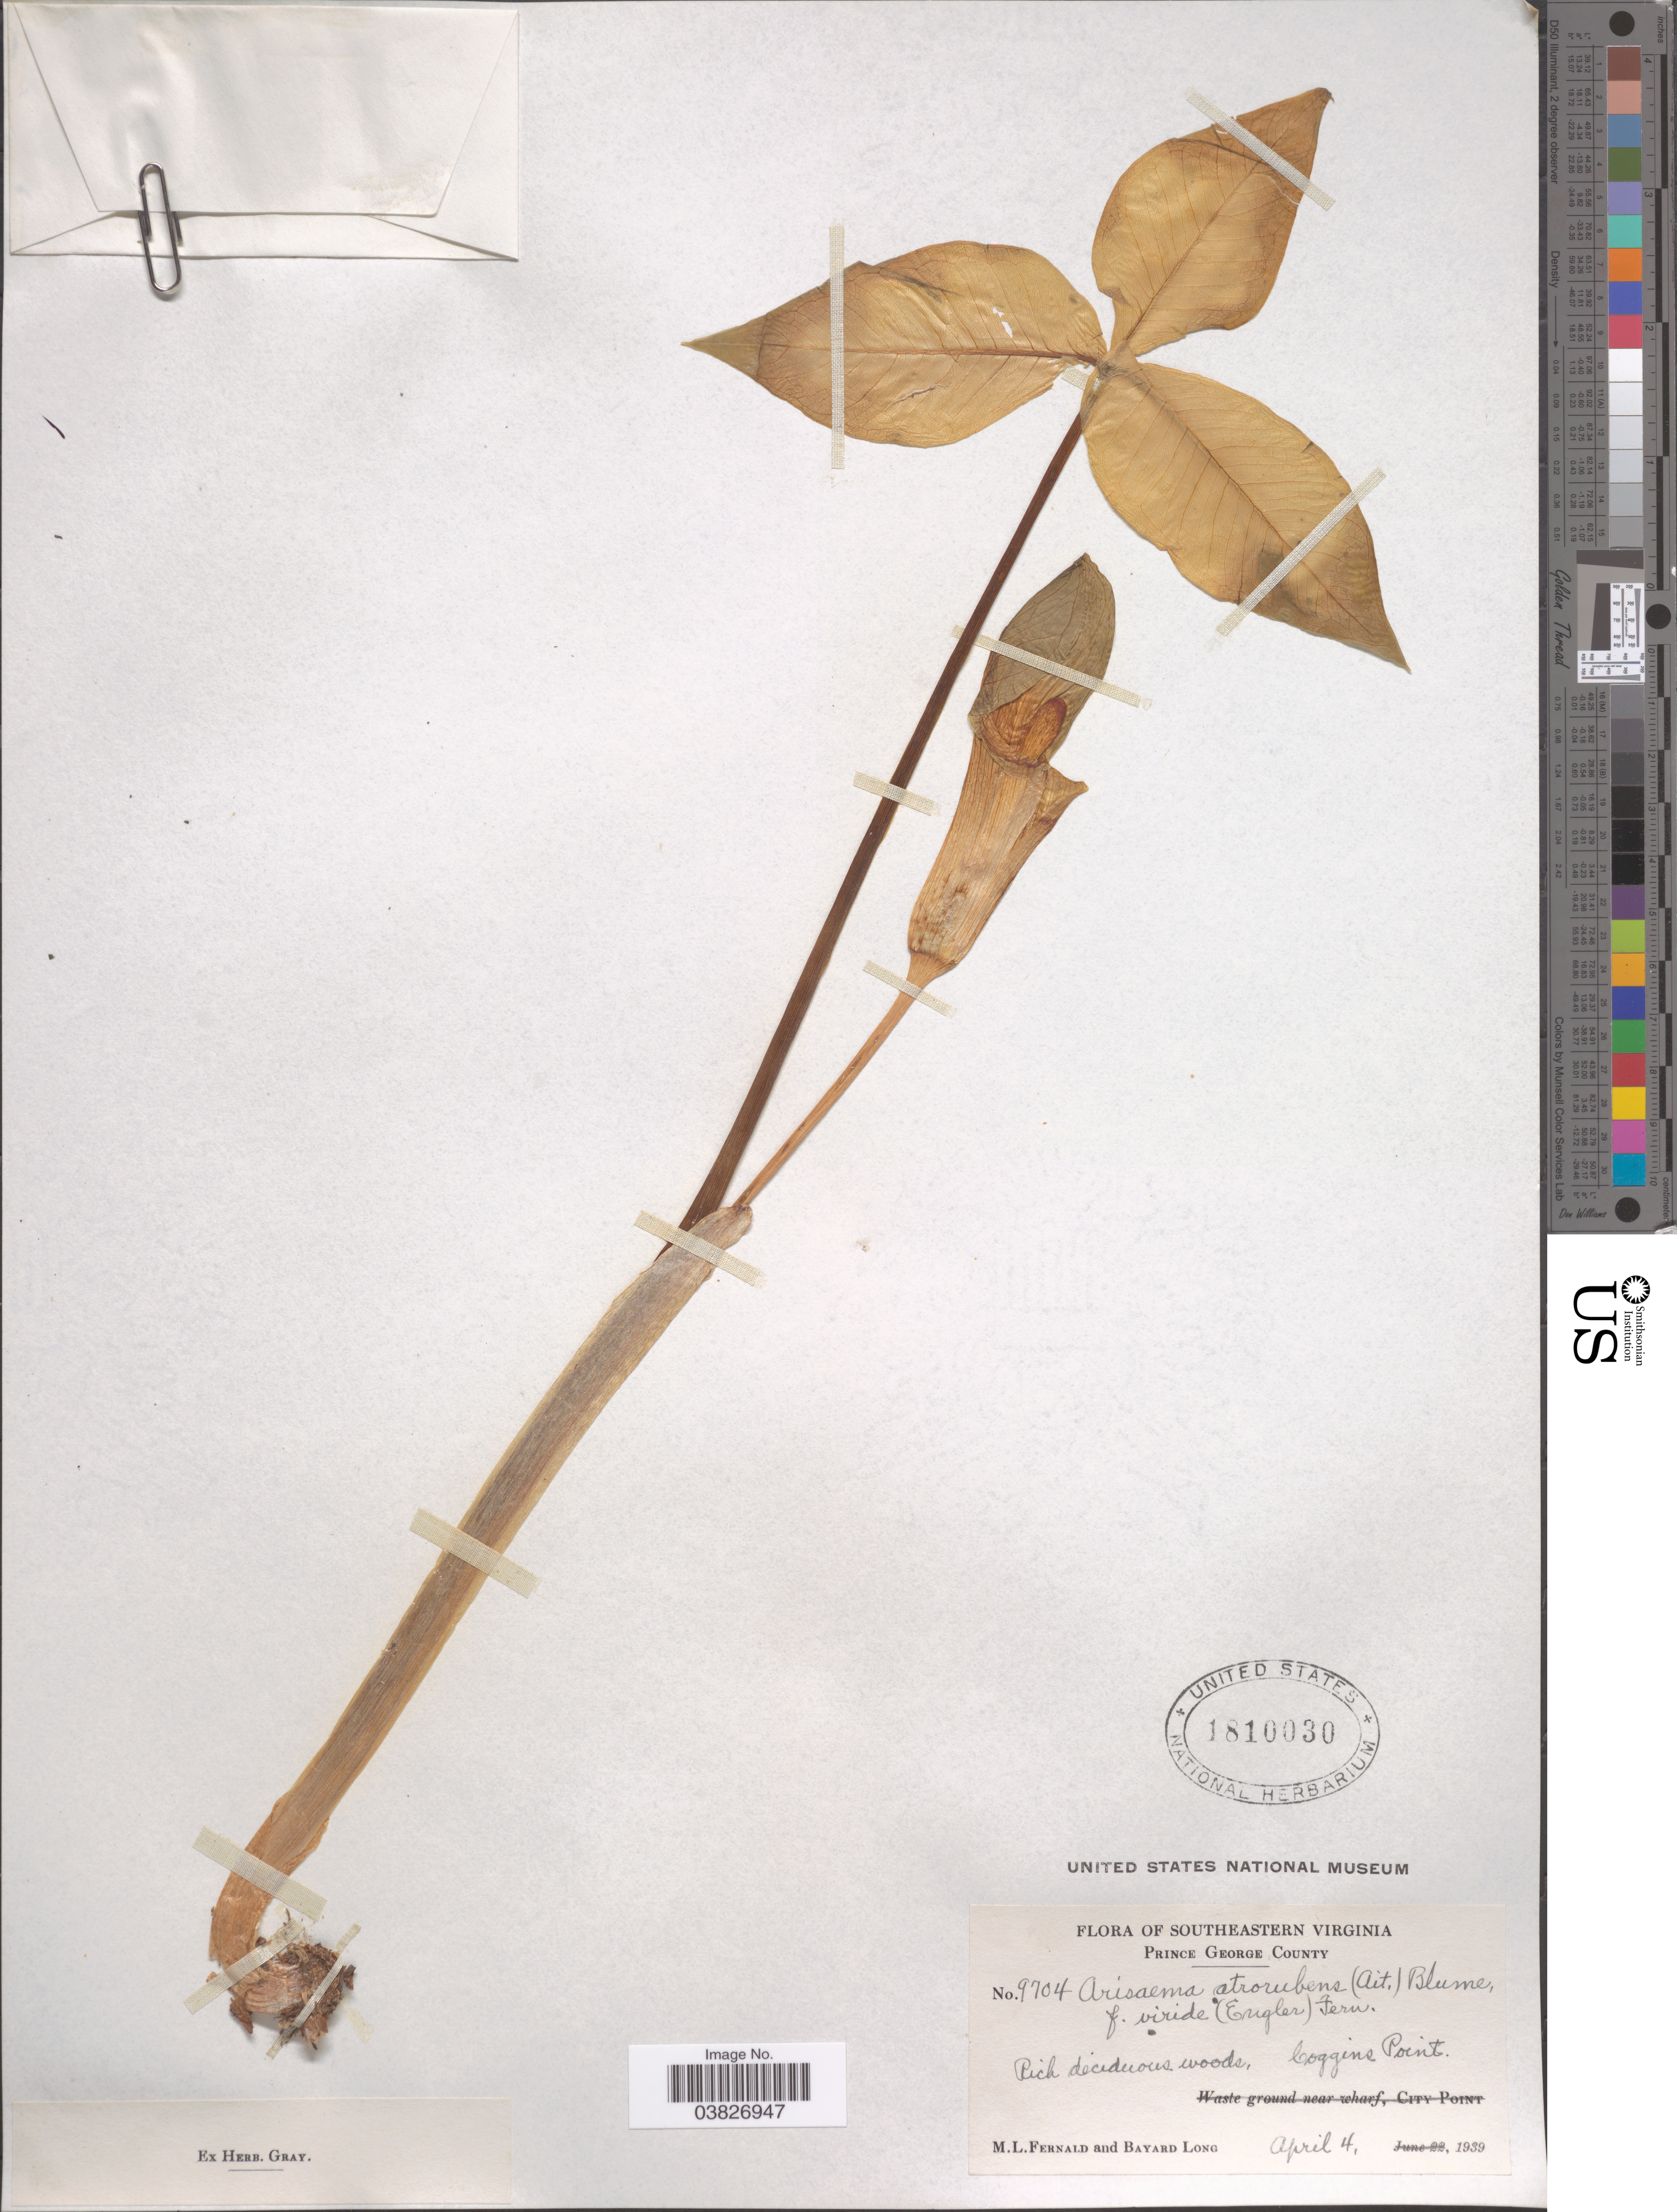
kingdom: Plantae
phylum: Tracheophyta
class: Liliopsida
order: Alismatales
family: Araceae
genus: Arisaema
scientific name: Arisaema atrorubens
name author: (Aiton) Blume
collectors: M. L. Fernald & B. Long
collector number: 9704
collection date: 1939-04-04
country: United States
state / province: Virginia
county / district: Prince George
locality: Southeastern Virginia. Prince George County. Rich deciduous woods, Coggins Point.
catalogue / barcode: US 1810030